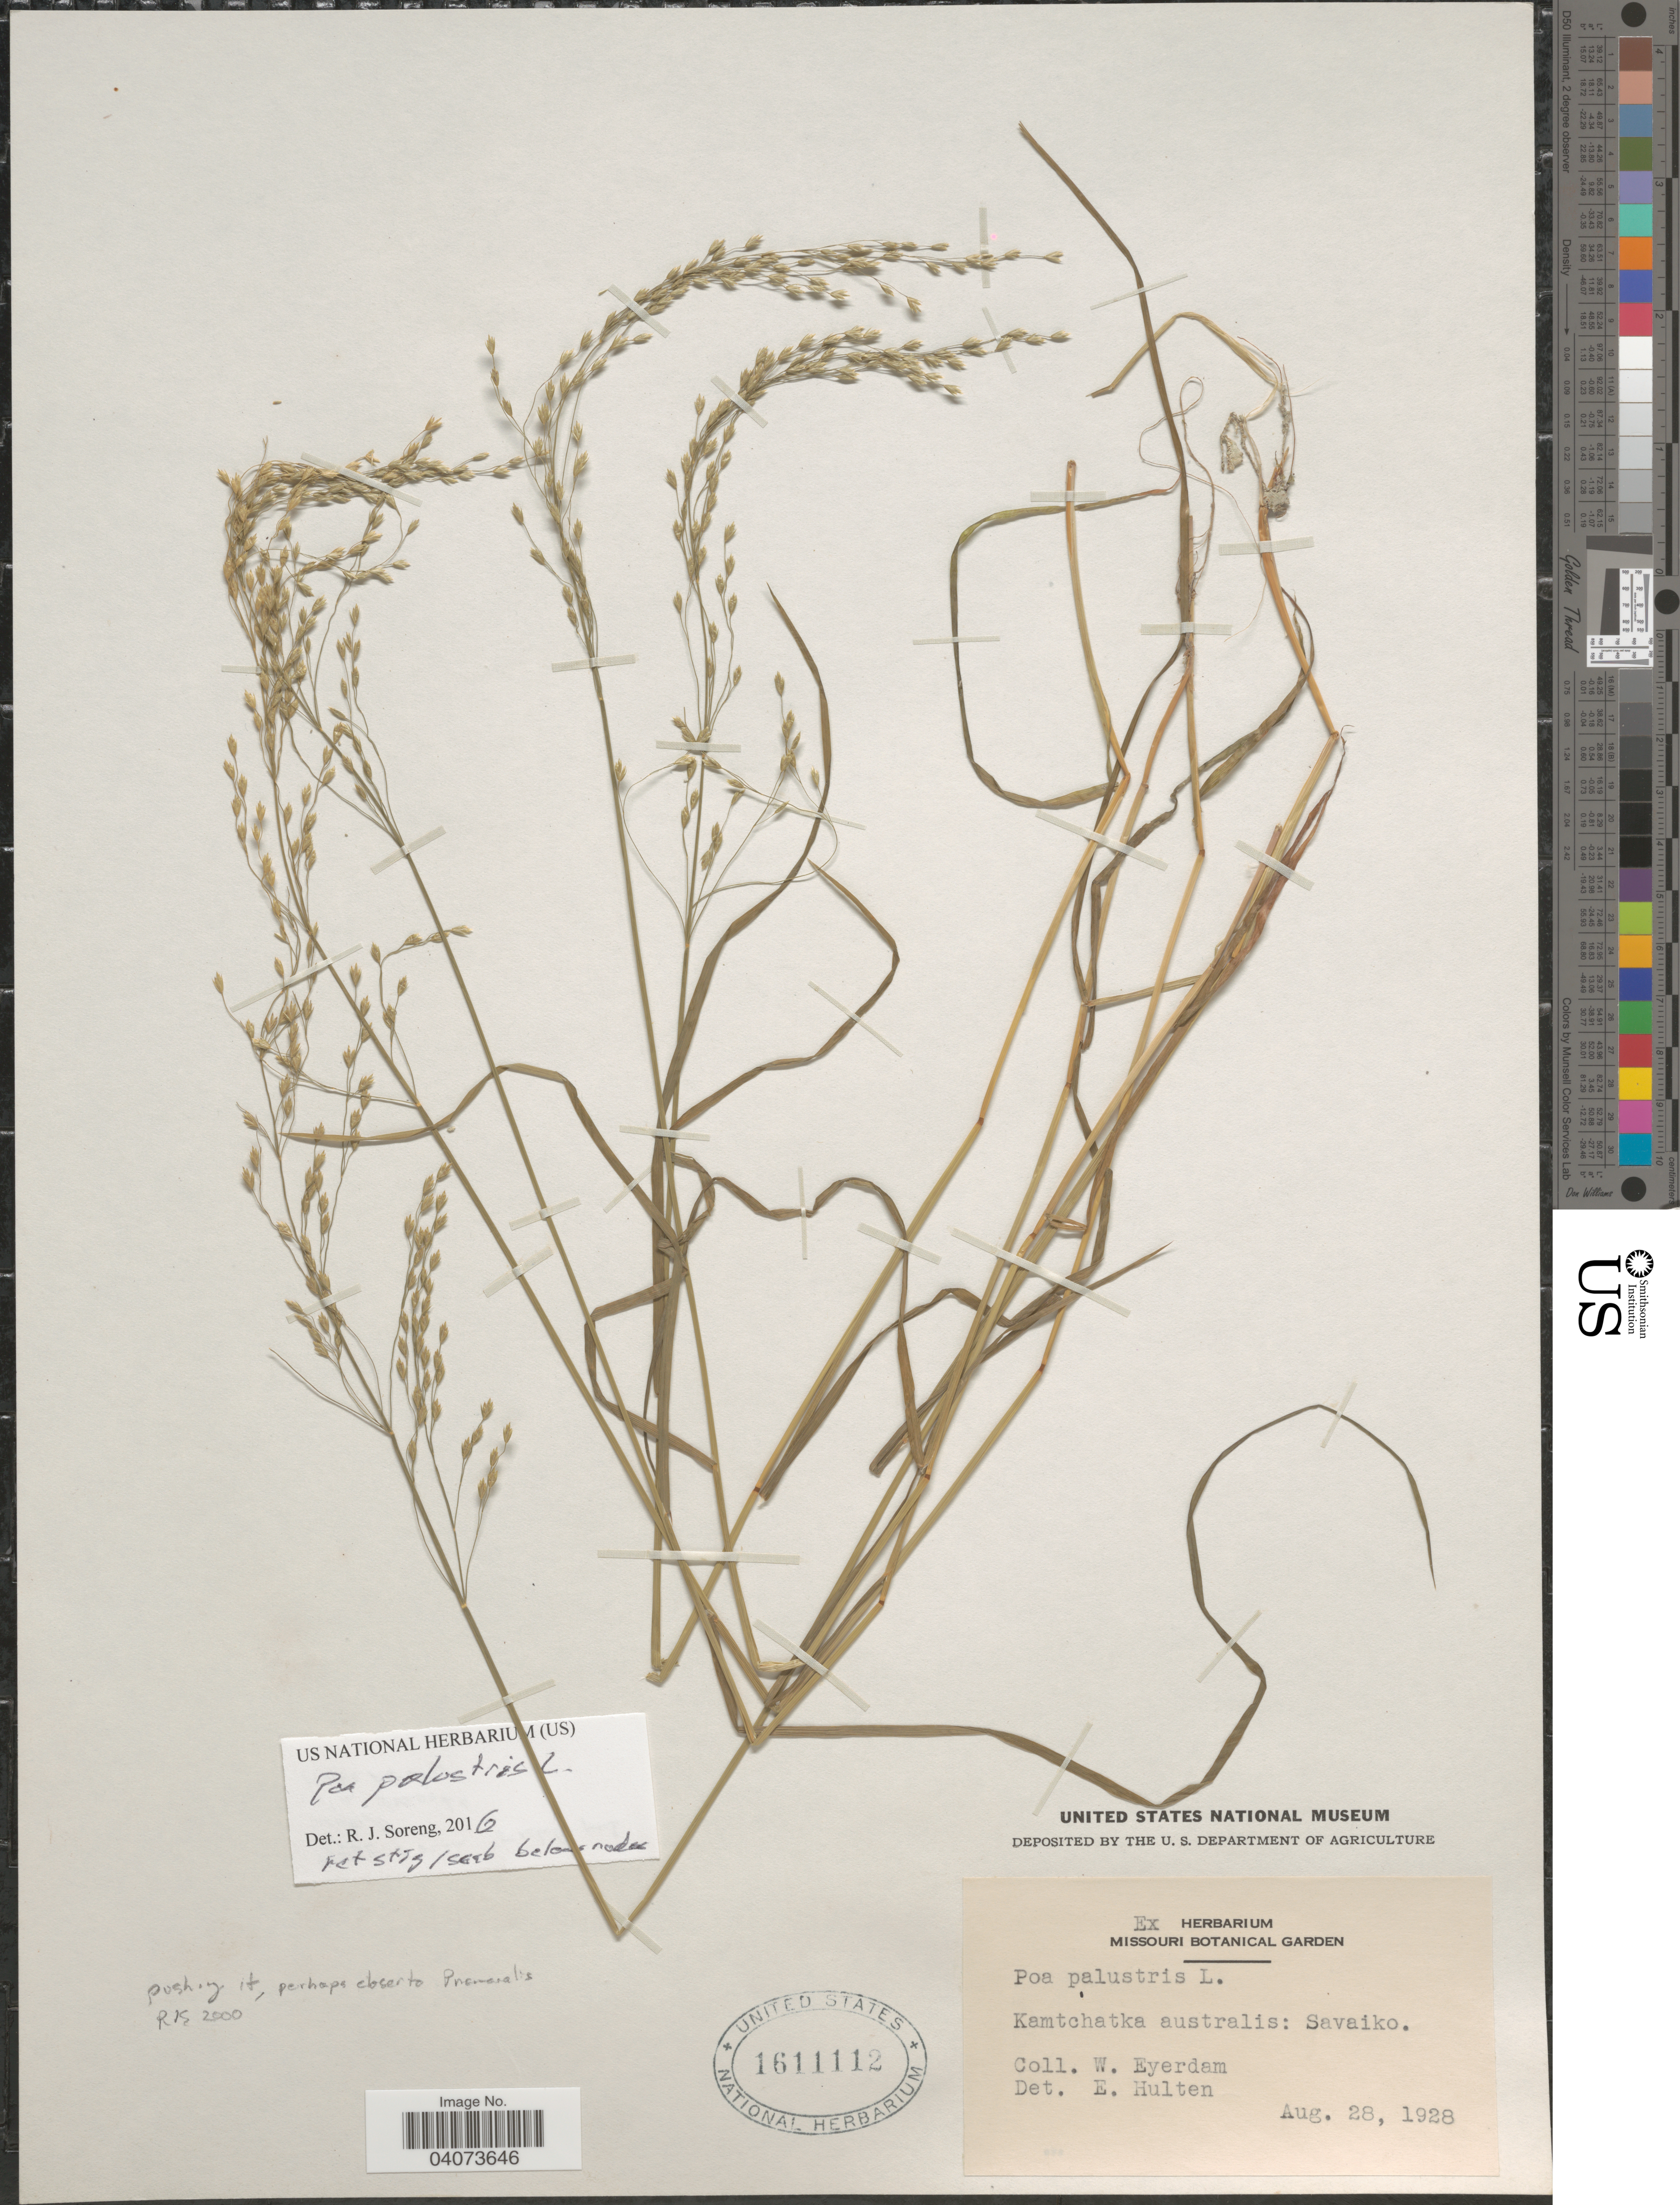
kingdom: Plantae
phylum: Tracheophyta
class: Liliopsida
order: Poales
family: Poaceae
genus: Poa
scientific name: Poa palustris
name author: L.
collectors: W. J. Eyerdam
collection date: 1928-08-28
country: Russian Federation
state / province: Kamchatka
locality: Kamtchatka australis: Savaiko.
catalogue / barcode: US 1611112